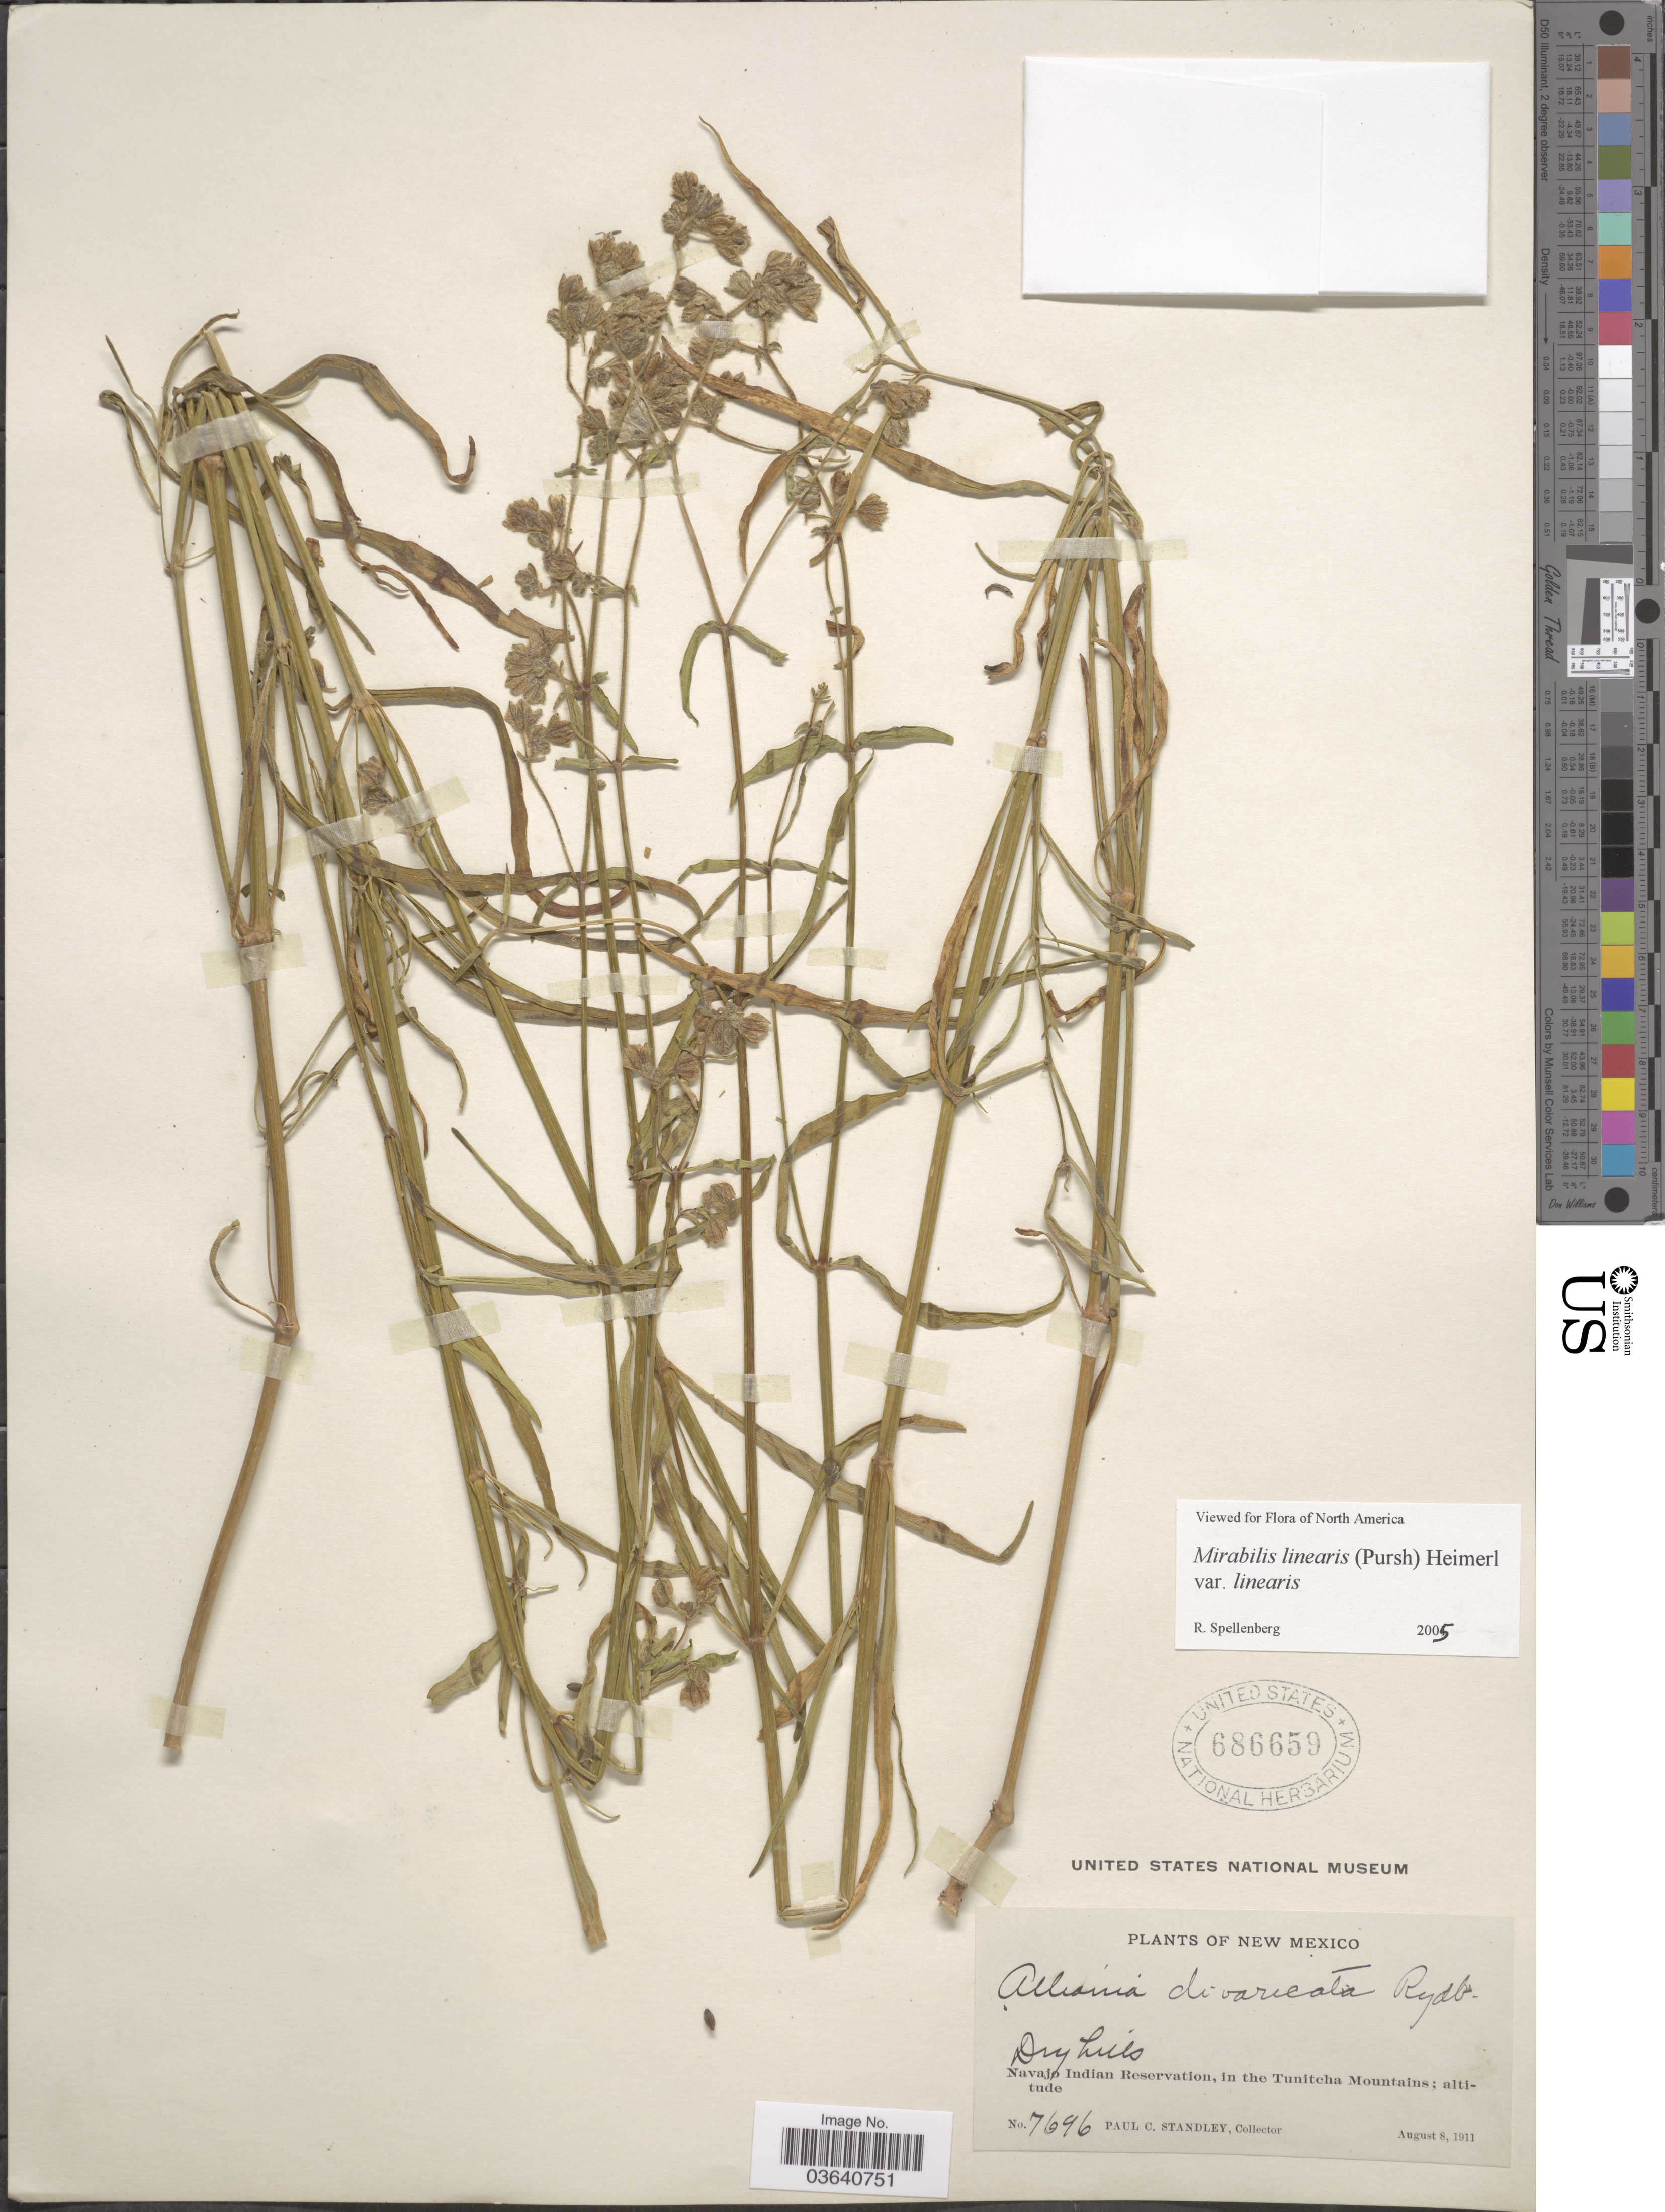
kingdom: Plantae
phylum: Tracheophyta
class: Magnoliopsida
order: Caryophyllales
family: Nyctaginaceae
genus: Mirabilis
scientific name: Mirabilis linearis var. linearis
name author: (Pursh) Heimerl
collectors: P. C. Standley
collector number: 7696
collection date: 1911-08-08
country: United States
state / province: New Mexico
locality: Dry hills, Navajo Indian Reservation, in the Tunitcha Mountains.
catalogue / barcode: US 686659